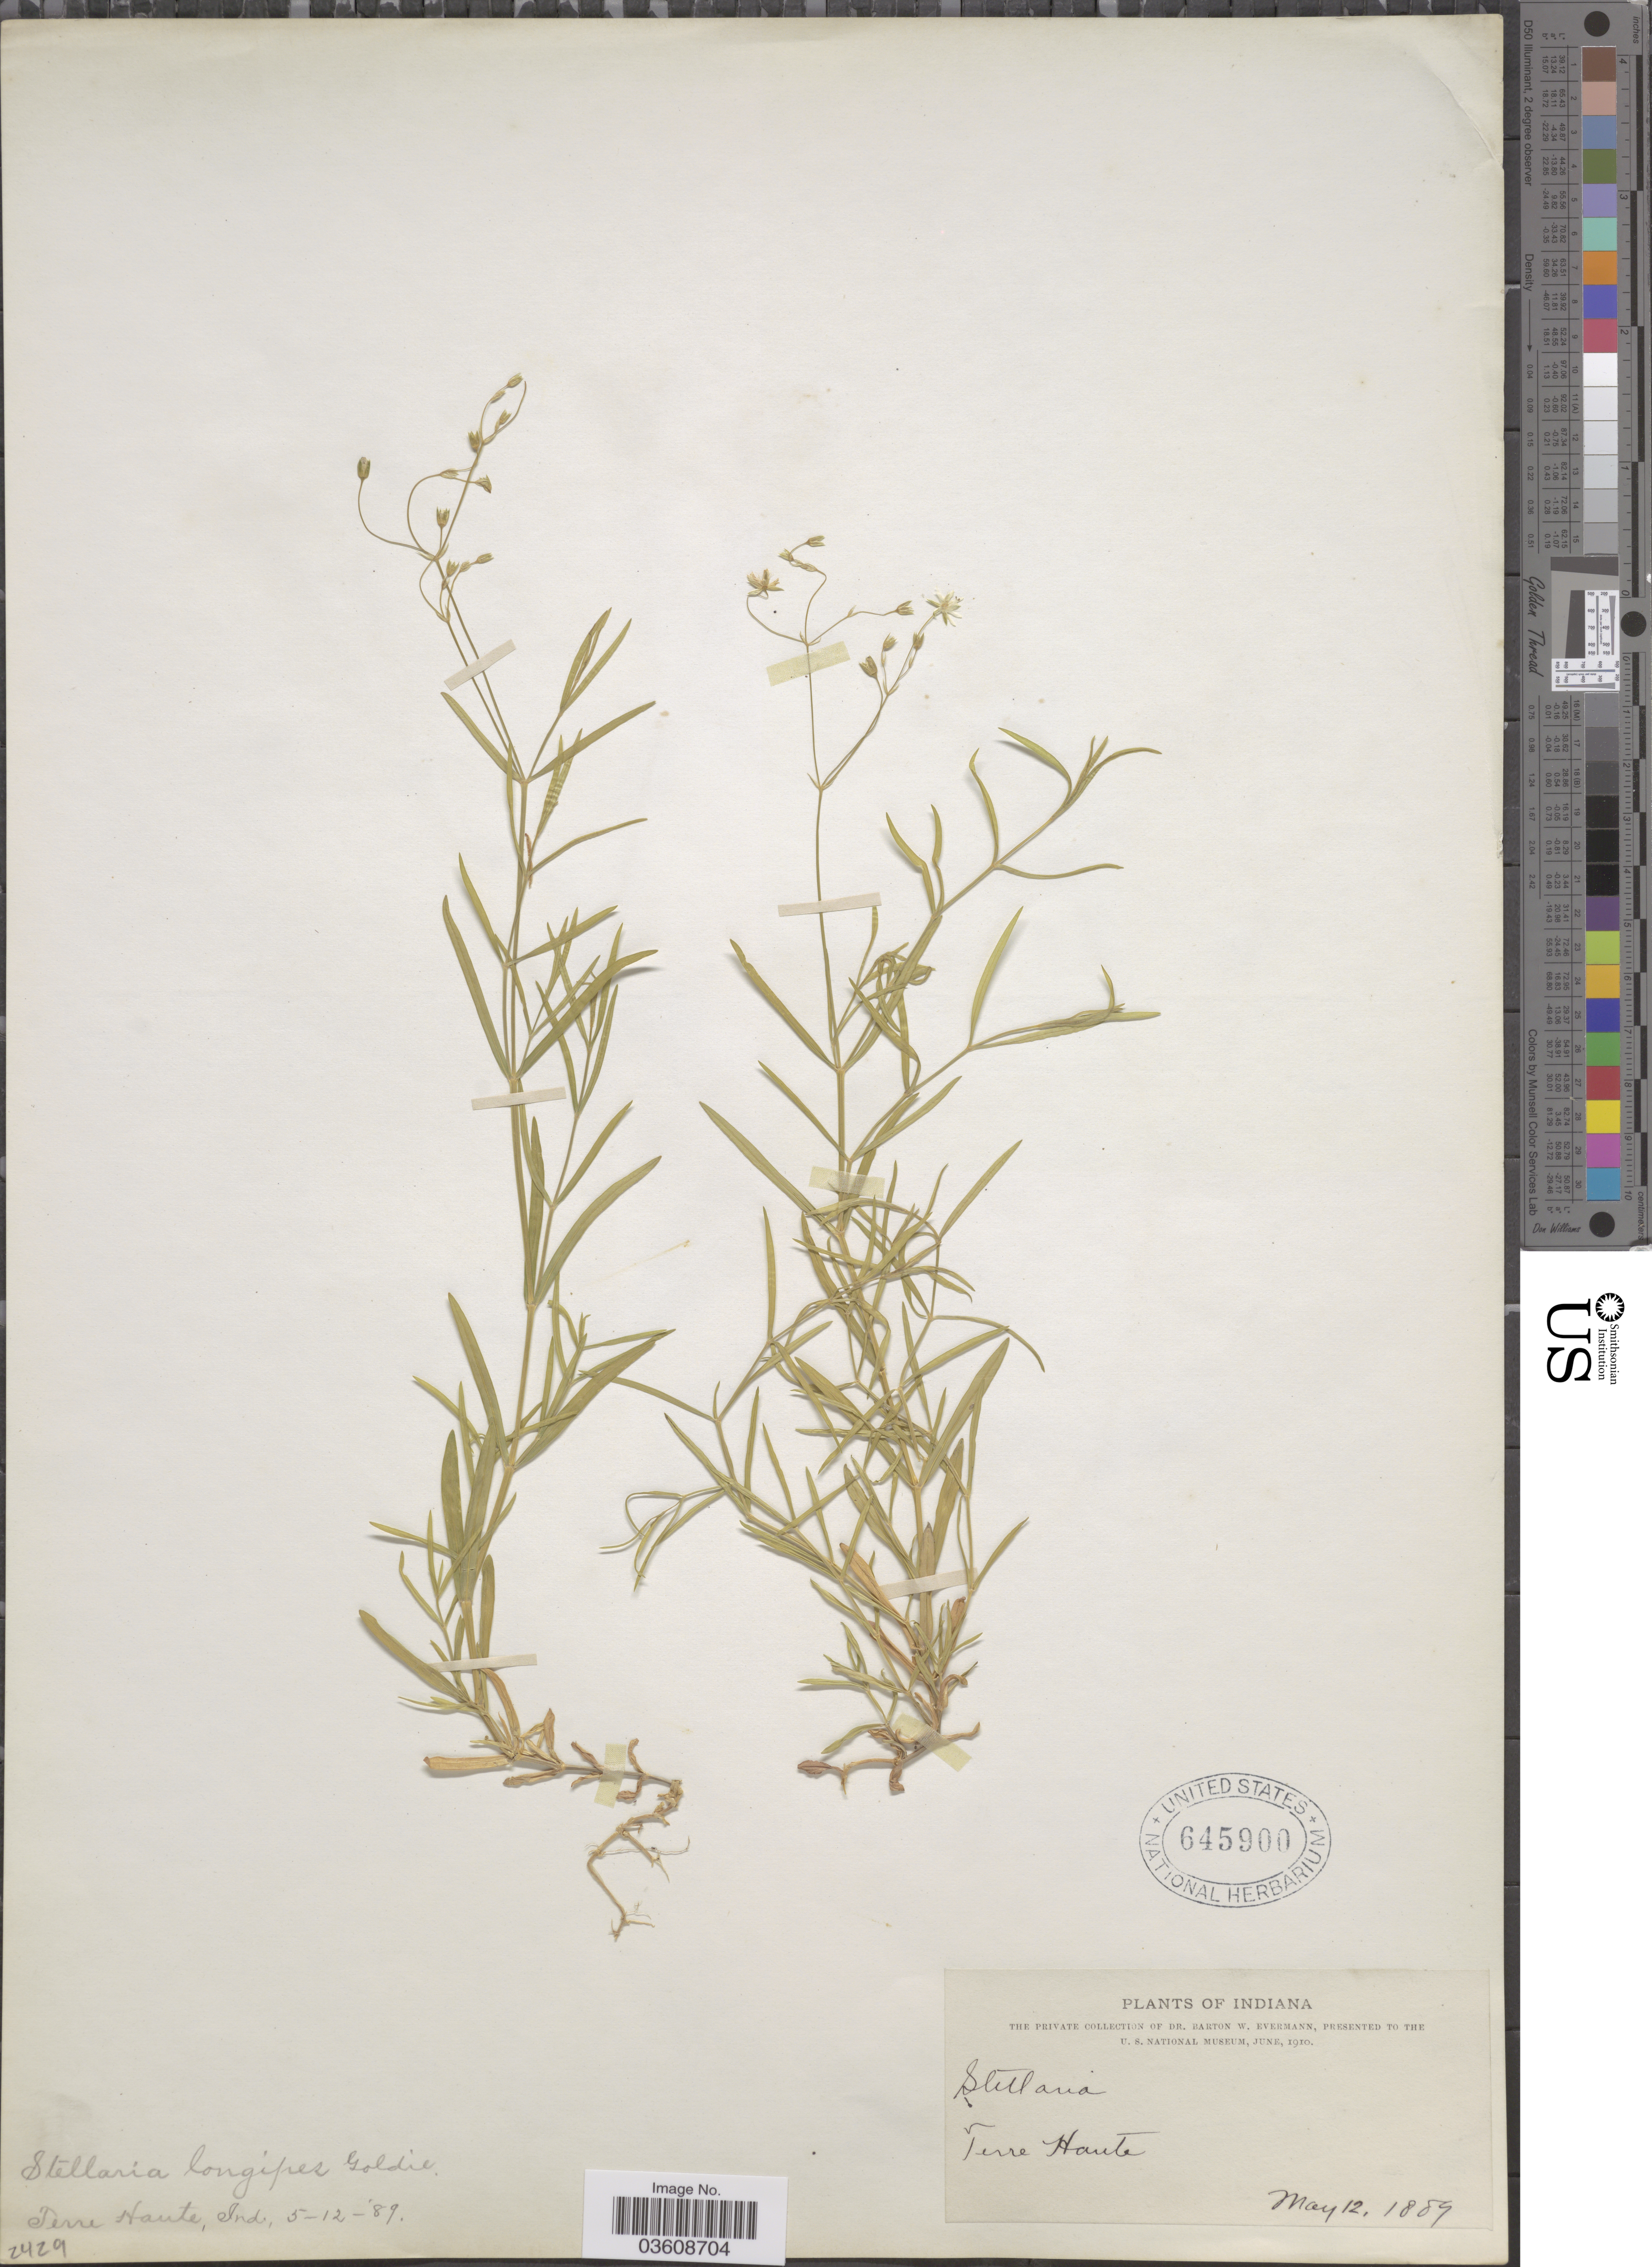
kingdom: Plantae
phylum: Tracheophyta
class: Magnoliopsida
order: Caryophyllales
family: Caryophyllaceae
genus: Stellaria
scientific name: Stellaria longipes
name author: Goldie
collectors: B. W. Evermann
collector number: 2429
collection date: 1889-05-12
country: United States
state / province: Indiana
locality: Terre Haute.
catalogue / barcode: US 645900